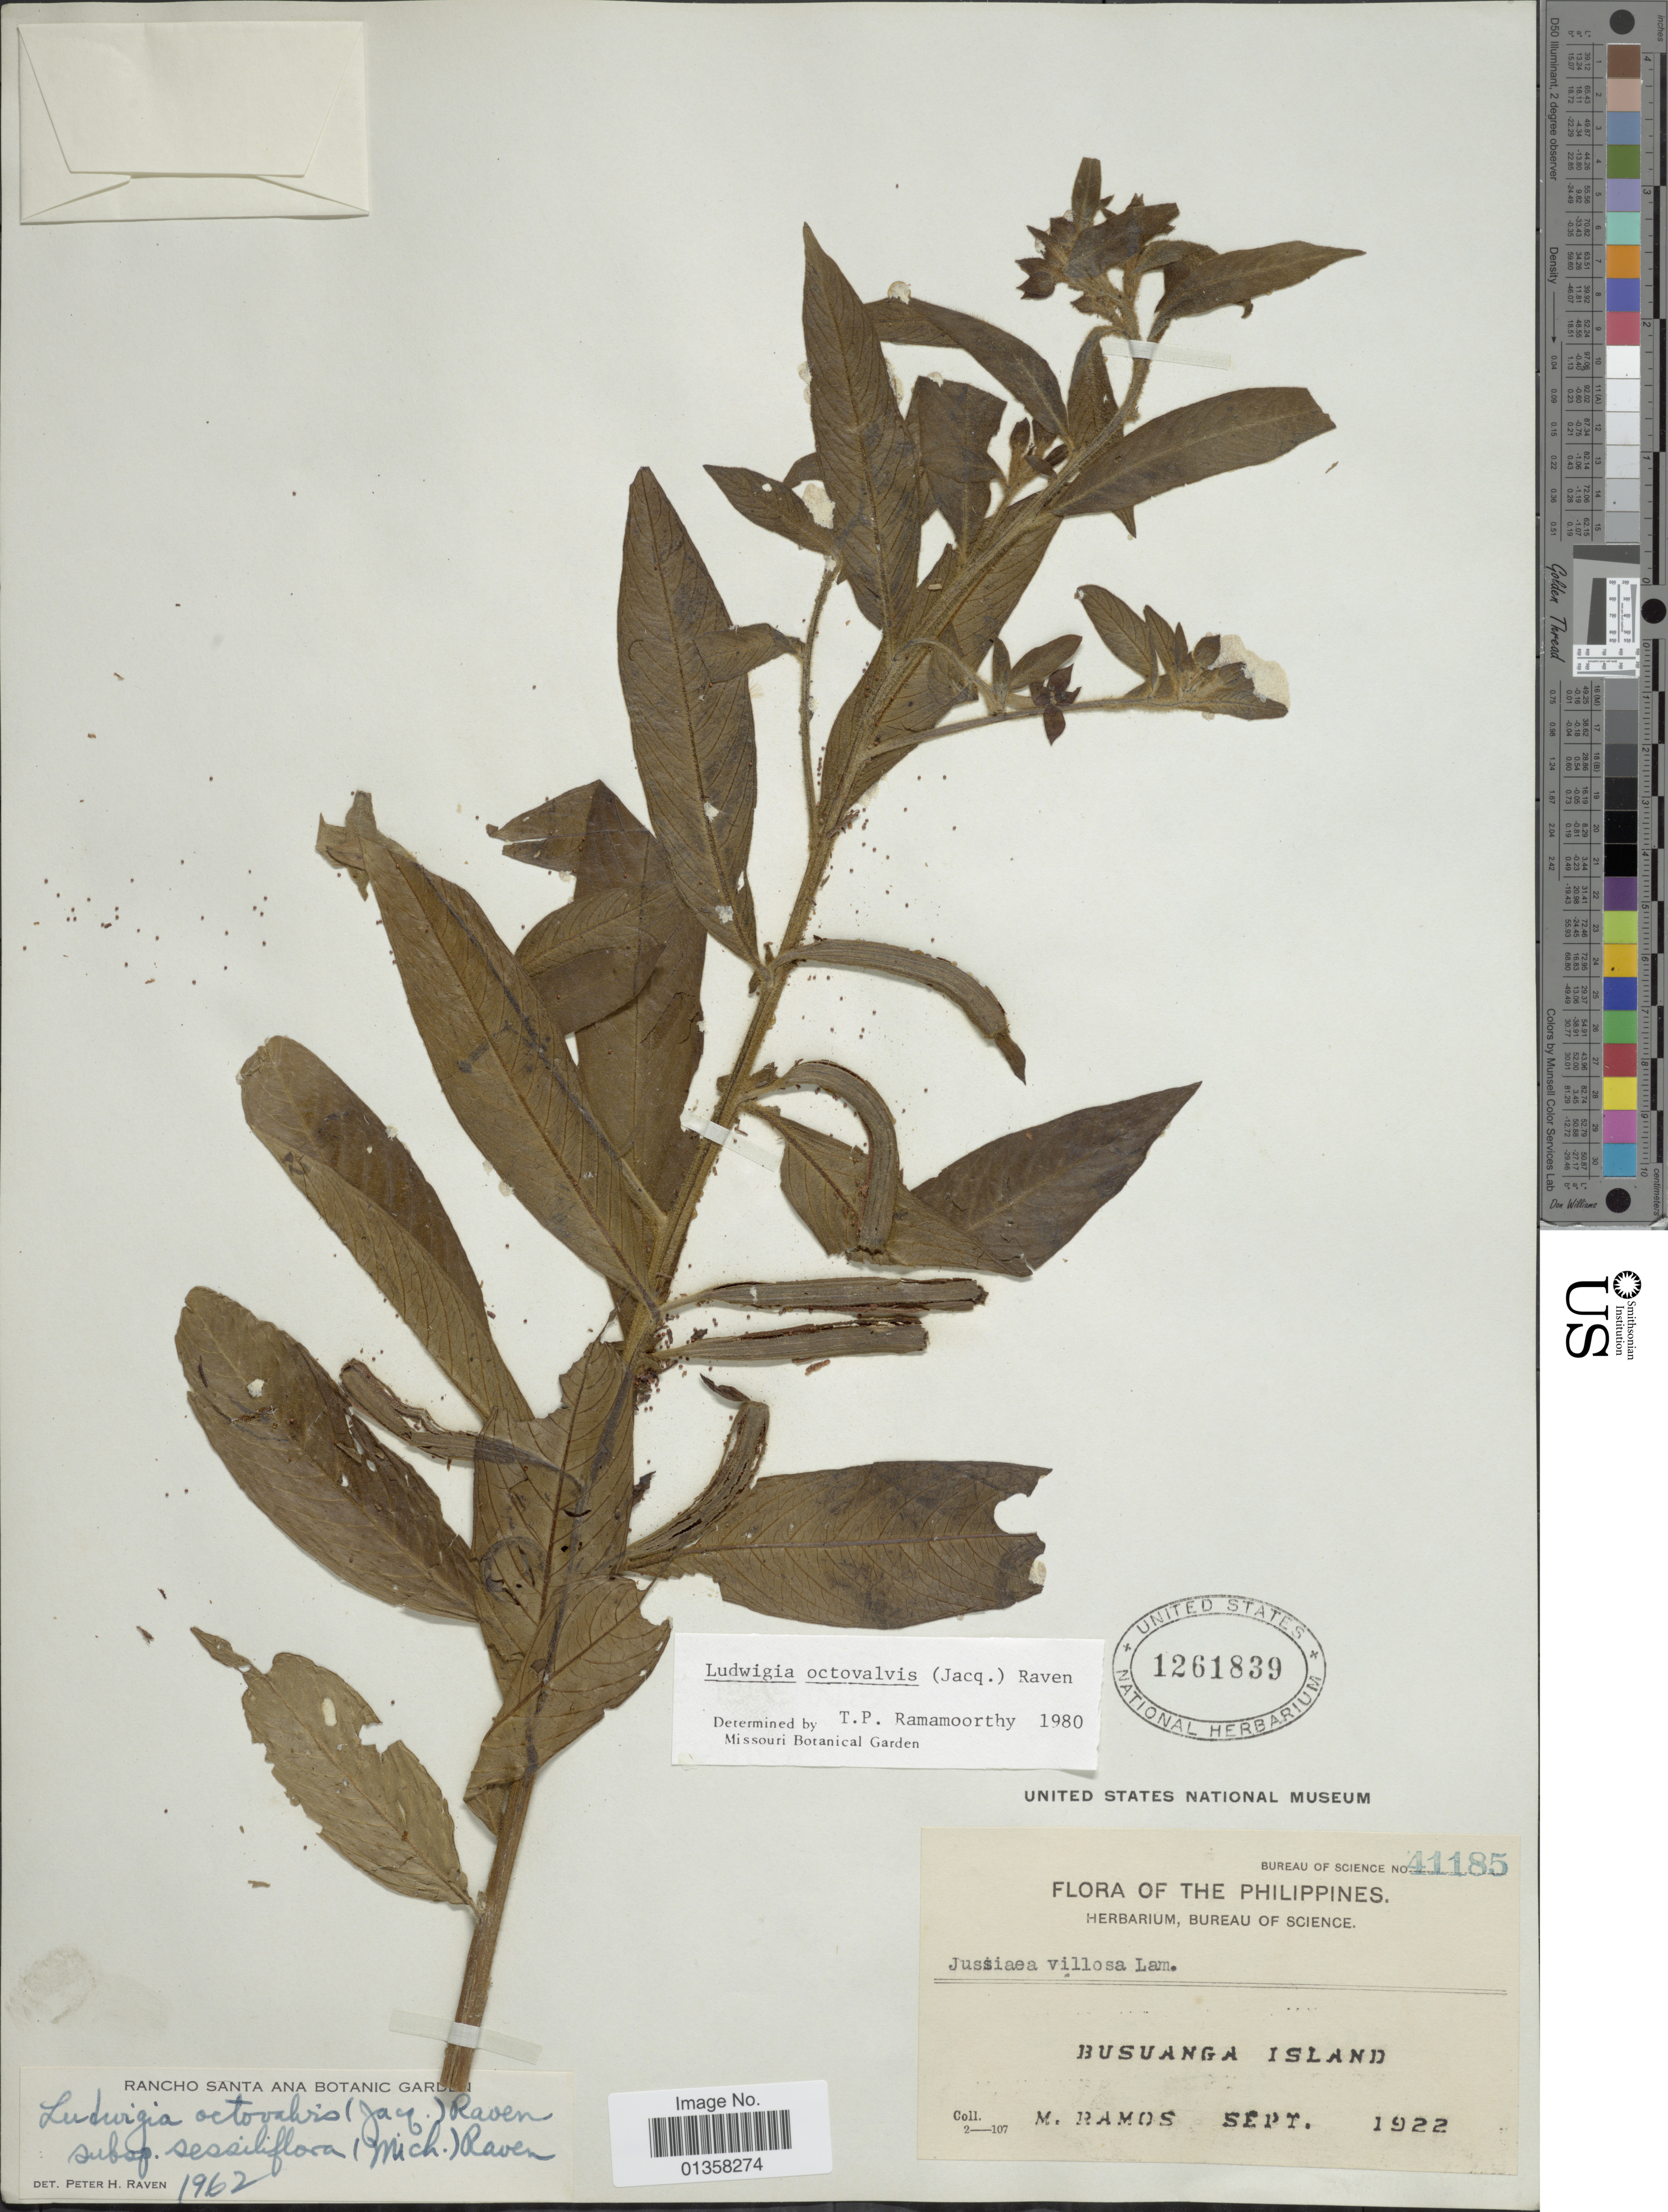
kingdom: Plantae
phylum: Tracheophyta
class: Magnoliopsida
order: Myrtales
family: Onagraceae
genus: Ludwigia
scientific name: Ludwigia octovalvis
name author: (Jacq.) P.H. Raven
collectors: M. Ramos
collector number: Bureau of Science 41185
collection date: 1922-09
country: Philippines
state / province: Mimaropa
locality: Busuanga Island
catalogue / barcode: US 1261839